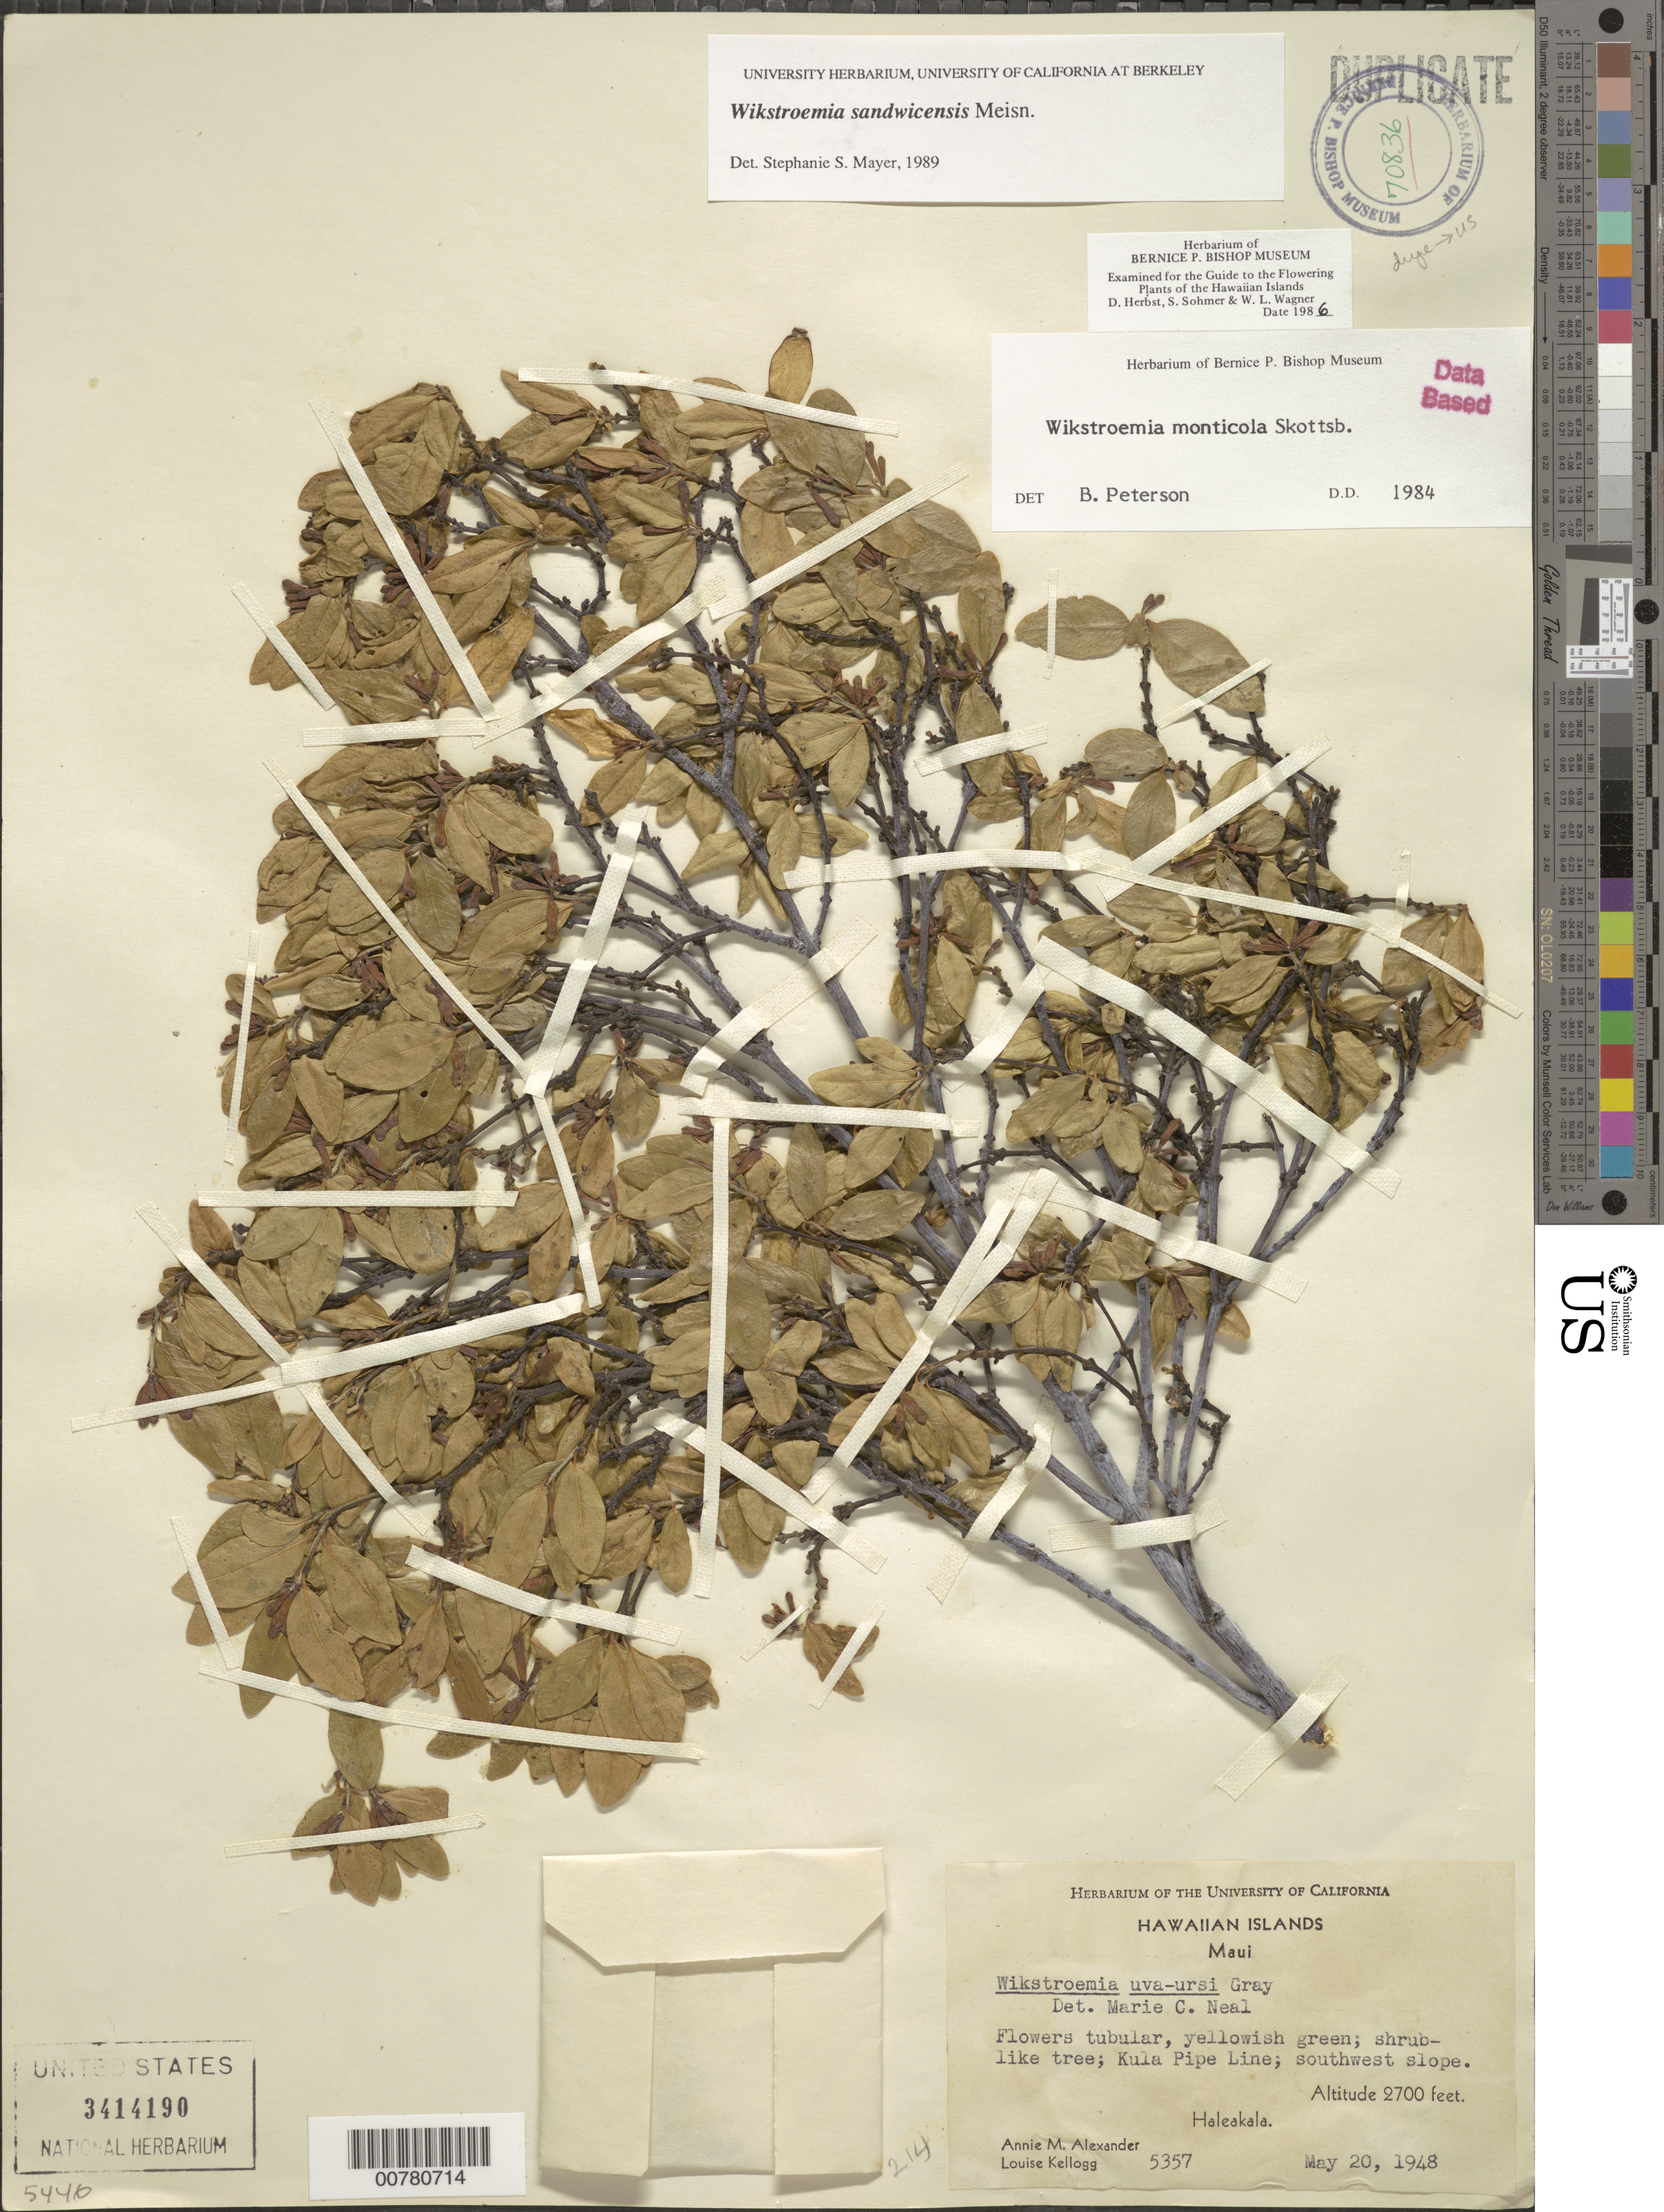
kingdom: Plantae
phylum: Tracheophyta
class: Magnoliopsida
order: Malvales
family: Thymelaeaceae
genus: Wikstroemia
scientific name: Wikstroemia sandwicensis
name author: Meisn.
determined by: Mayer, S. S.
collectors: A. M. Alexander & L. Kellogg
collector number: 5357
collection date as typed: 20 May 1948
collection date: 1948-05-20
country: United States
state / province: Hawaii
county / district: Maui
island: Maui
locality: Kula Pipe Line; southwest slope, Haleakala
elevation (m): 823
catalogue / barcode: US 3414190